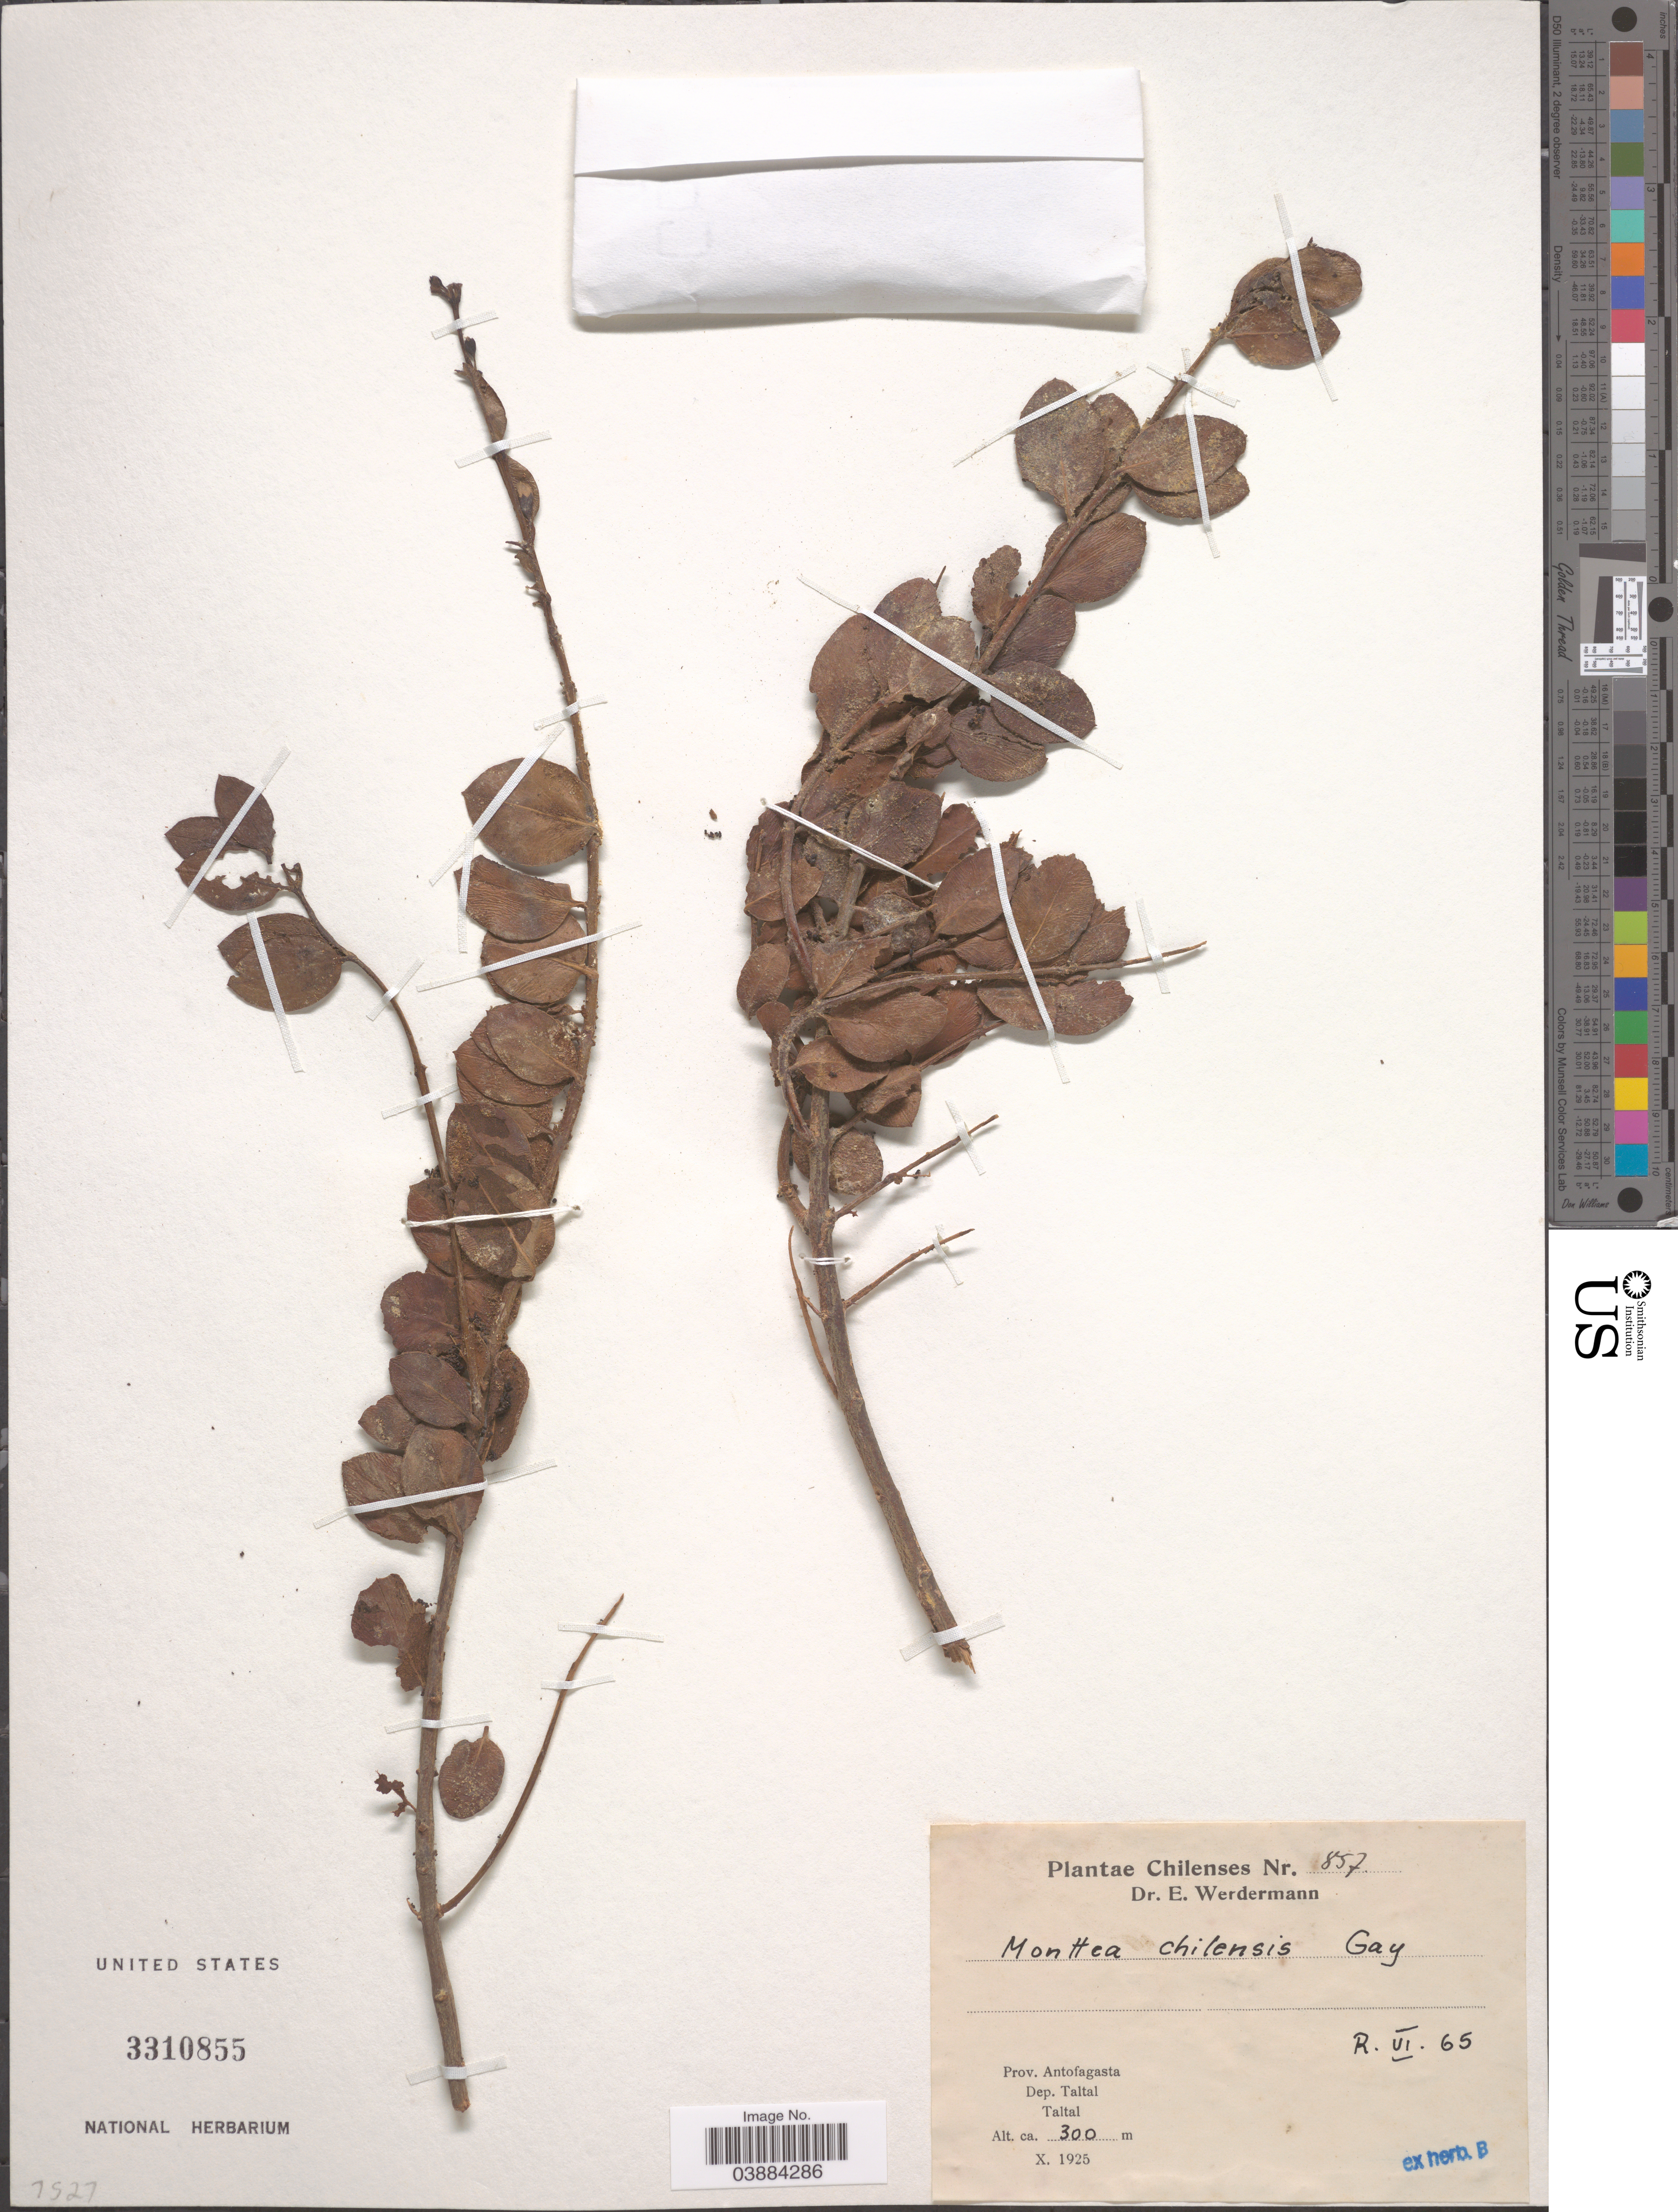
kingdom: Plantae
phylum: Tracheophyta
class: Magnoliopsida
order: Lamiales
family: Plantaginaceae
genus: Monttea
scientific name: Monttea chilensis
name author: J. Gay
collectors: E. Werdermann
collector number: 857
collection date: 1925-10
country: Chile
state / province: Antofagasta (II)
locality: Dep. Taltal. Taltal.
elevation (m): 300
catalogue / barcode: US 3310855